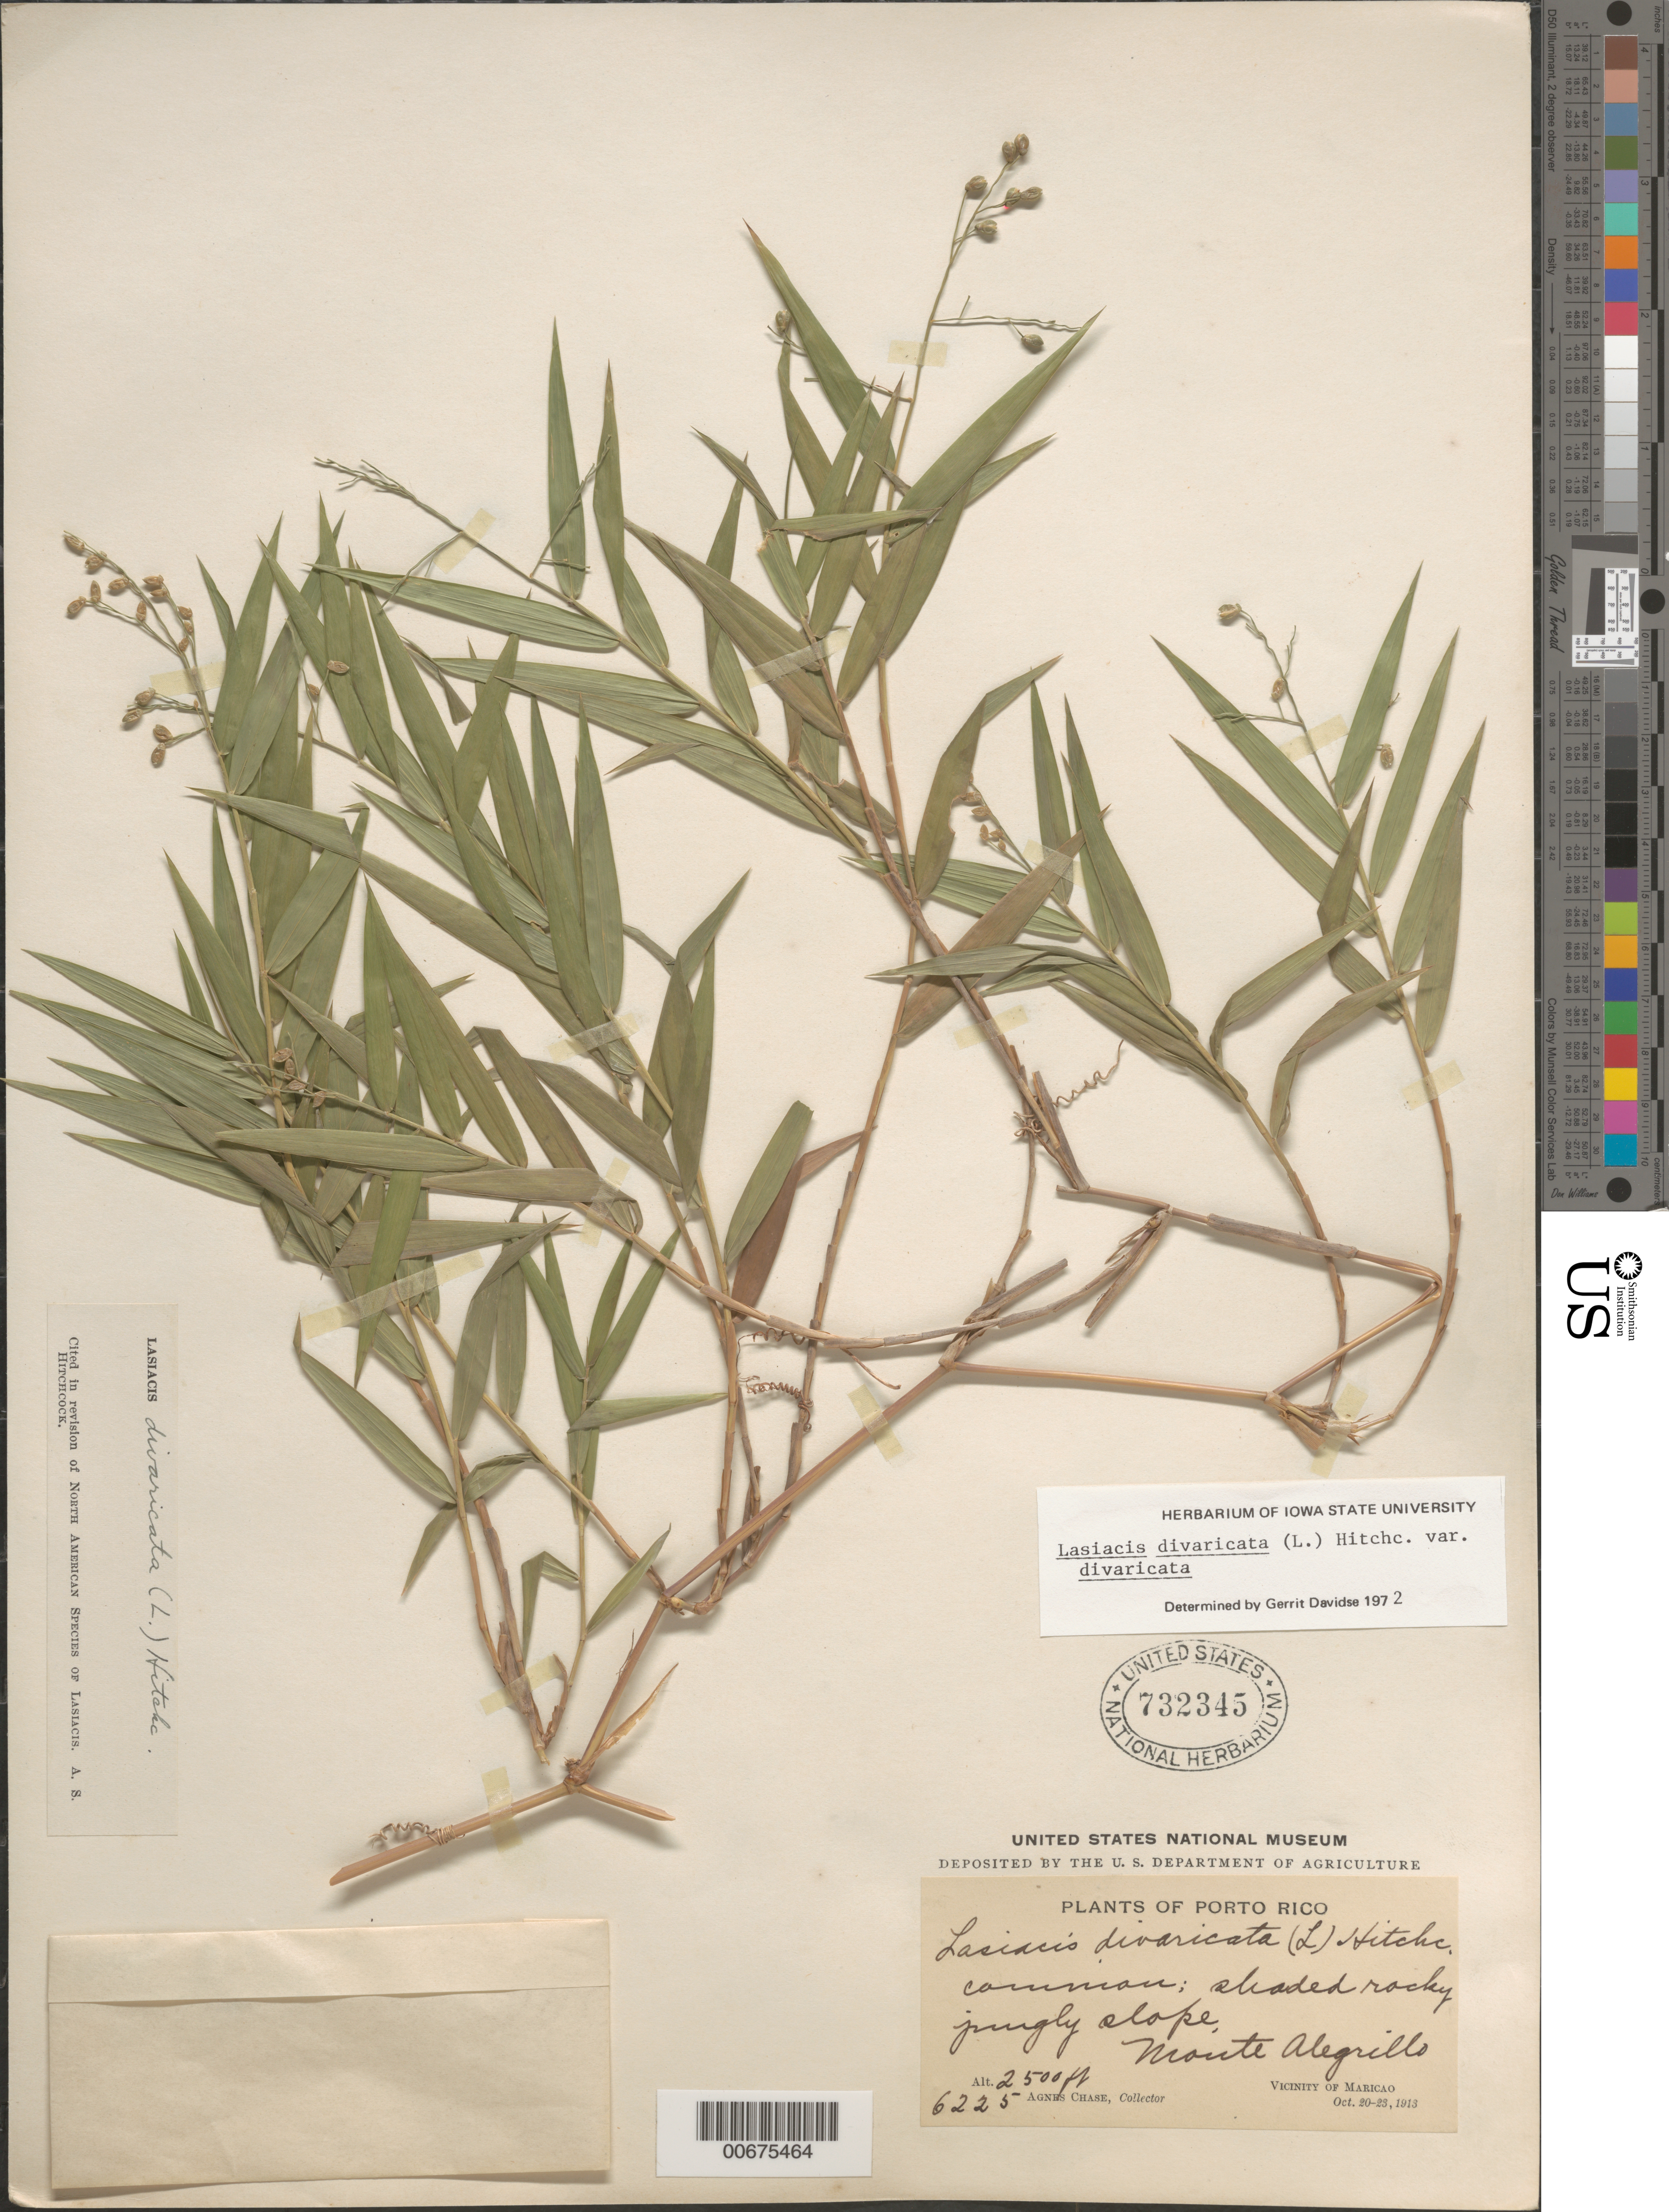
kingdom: Plantae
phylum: Tracheophyta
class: Liliopsida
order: Poales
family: Poaceae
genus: Lasiacis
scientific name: Lasiacis divaricata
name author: (L.) Hitchc.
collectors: A. Chase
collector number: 6225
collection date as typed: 20 Oct 1913 to 23 Oct 1913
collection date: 1913-10-20/1913-10-23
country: Puerto Rico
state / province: Maricao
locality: Monte Alegrillo, vicinity of Maricao. Shaded, rocky, jungly slope.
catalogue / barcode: US 732345